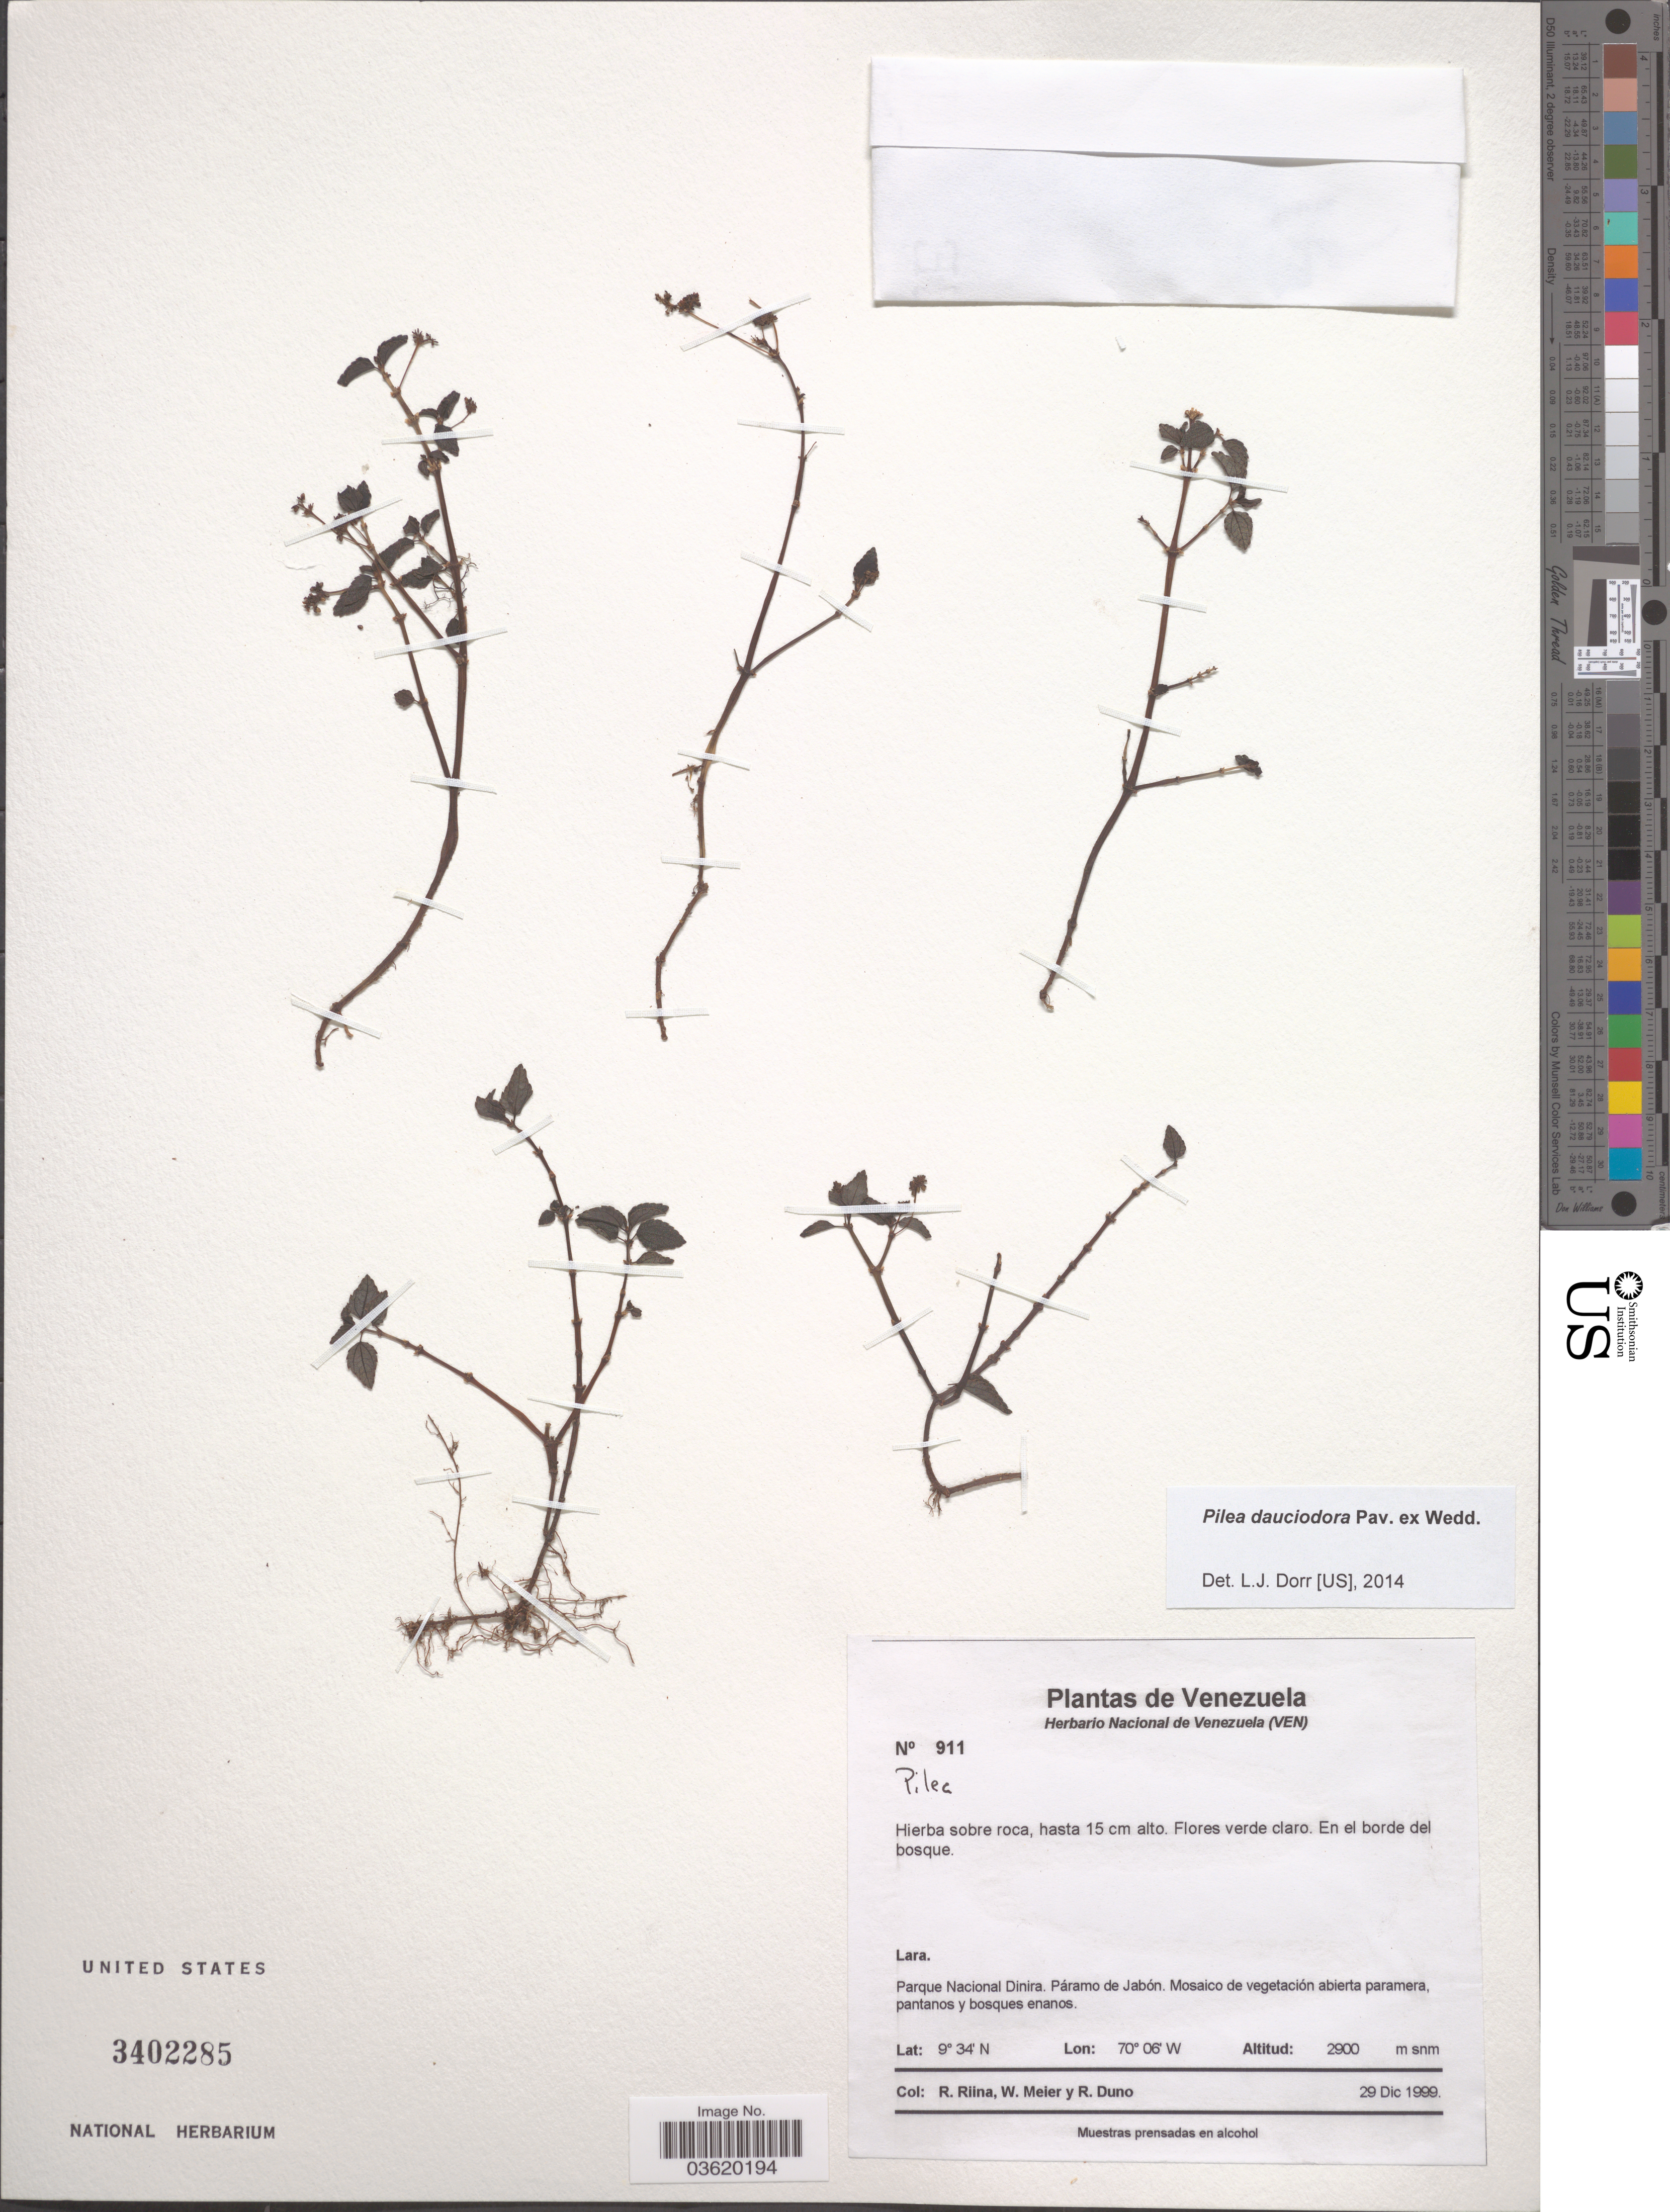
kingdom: Plantae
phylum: Tracheophyta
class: Magnoliopsida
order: Rosales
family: Urticaceae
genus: Pilea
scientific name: Pilea dauciodora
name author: Pav. ex Wedd.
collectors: R. Riina, W. Meier & R. Duno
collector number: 911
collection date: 1999-12-29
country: Venezuela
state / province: Lara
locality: Parque Nacional Dinira. Páramo de Jabón.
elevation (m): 2900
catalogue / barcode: US 3402285